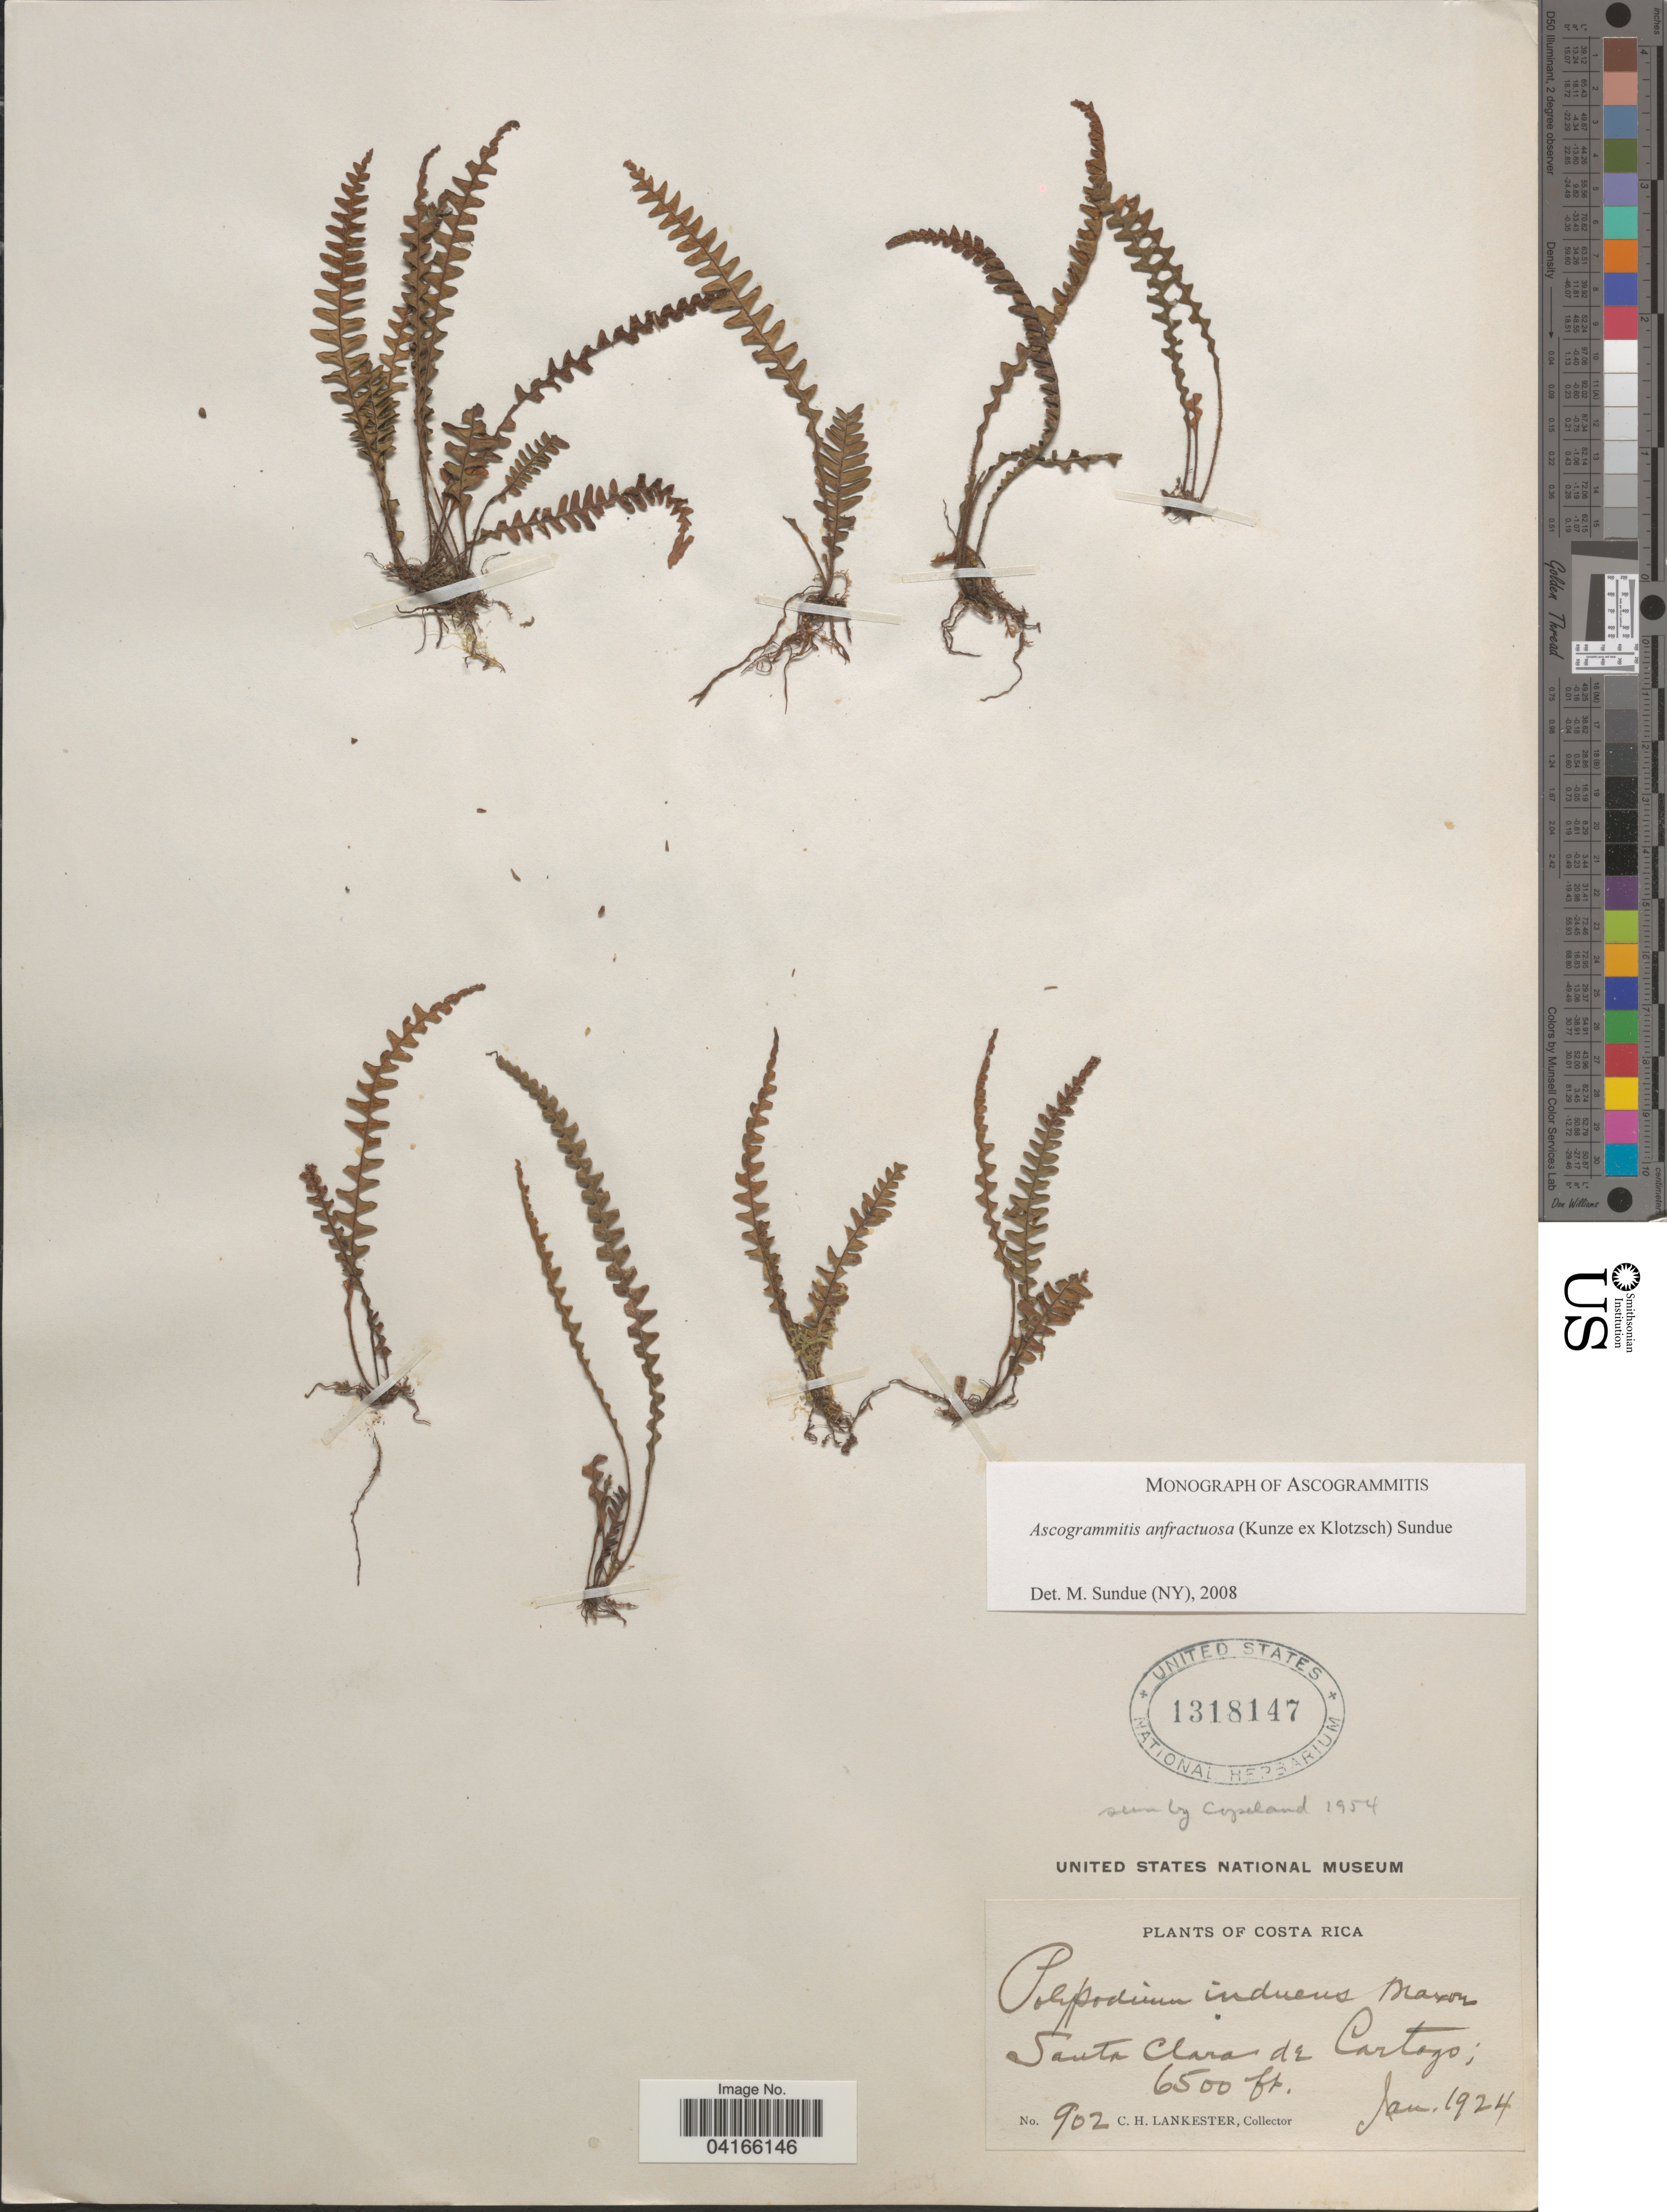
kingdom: Plantae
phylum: Tracheophyta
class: Polypodiopsida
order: Polypodiales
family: Polypodiaceae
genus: Ascogrammitis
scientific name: Ascogrammitis anfractuosa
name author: (Kunze ex Klotzsch) Sundue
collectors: C. H. Lankester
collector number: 902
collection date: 1924-01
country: Costa Rica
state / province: Cartago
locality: Santa Clara de Cartago.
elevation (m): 1981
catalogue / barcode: US 1318147